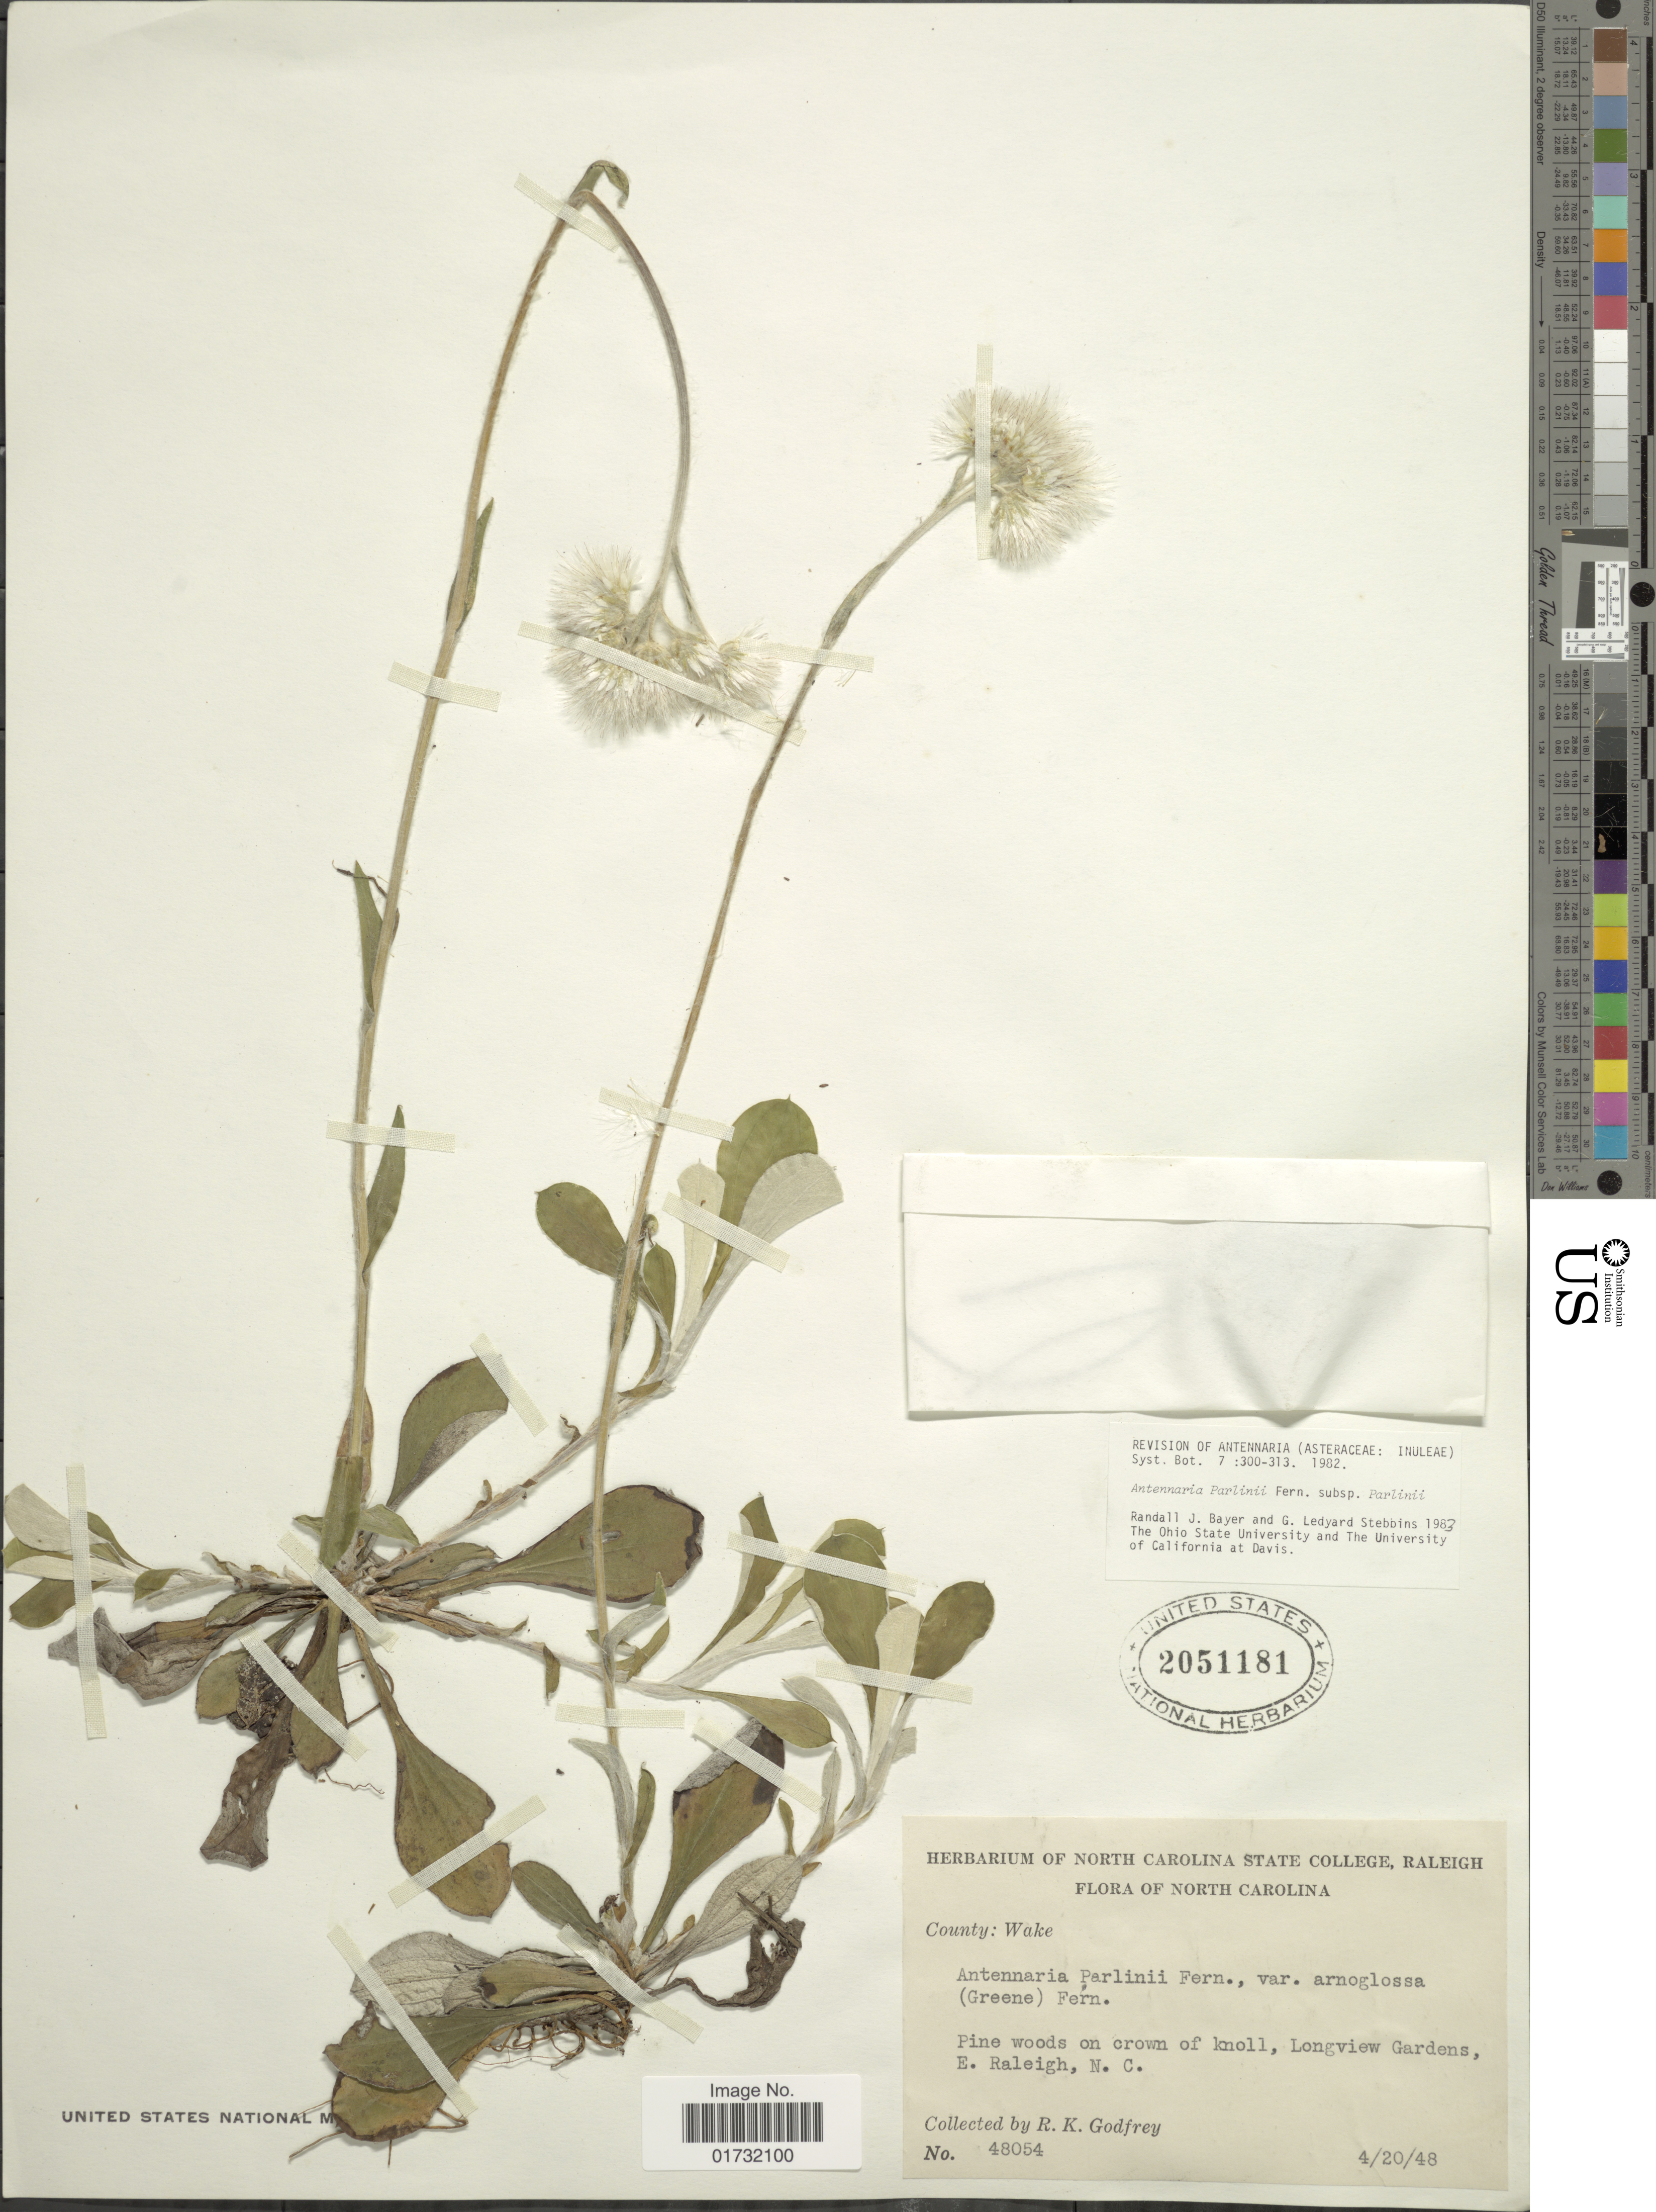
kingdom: Plantae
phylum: Tracheophyta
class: Magnoliopsida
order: Asterales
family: Asteraceae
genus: Antennaria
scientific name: Antennaria parlinii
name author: Fernald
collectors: R. K. Godfrey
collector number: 48054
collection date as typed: Transcribed d/m/y: 20/4/48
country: United States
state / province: North Carolina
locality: Longview Gardens, E. Raleigh. County: Wake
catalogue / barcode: US 2051181